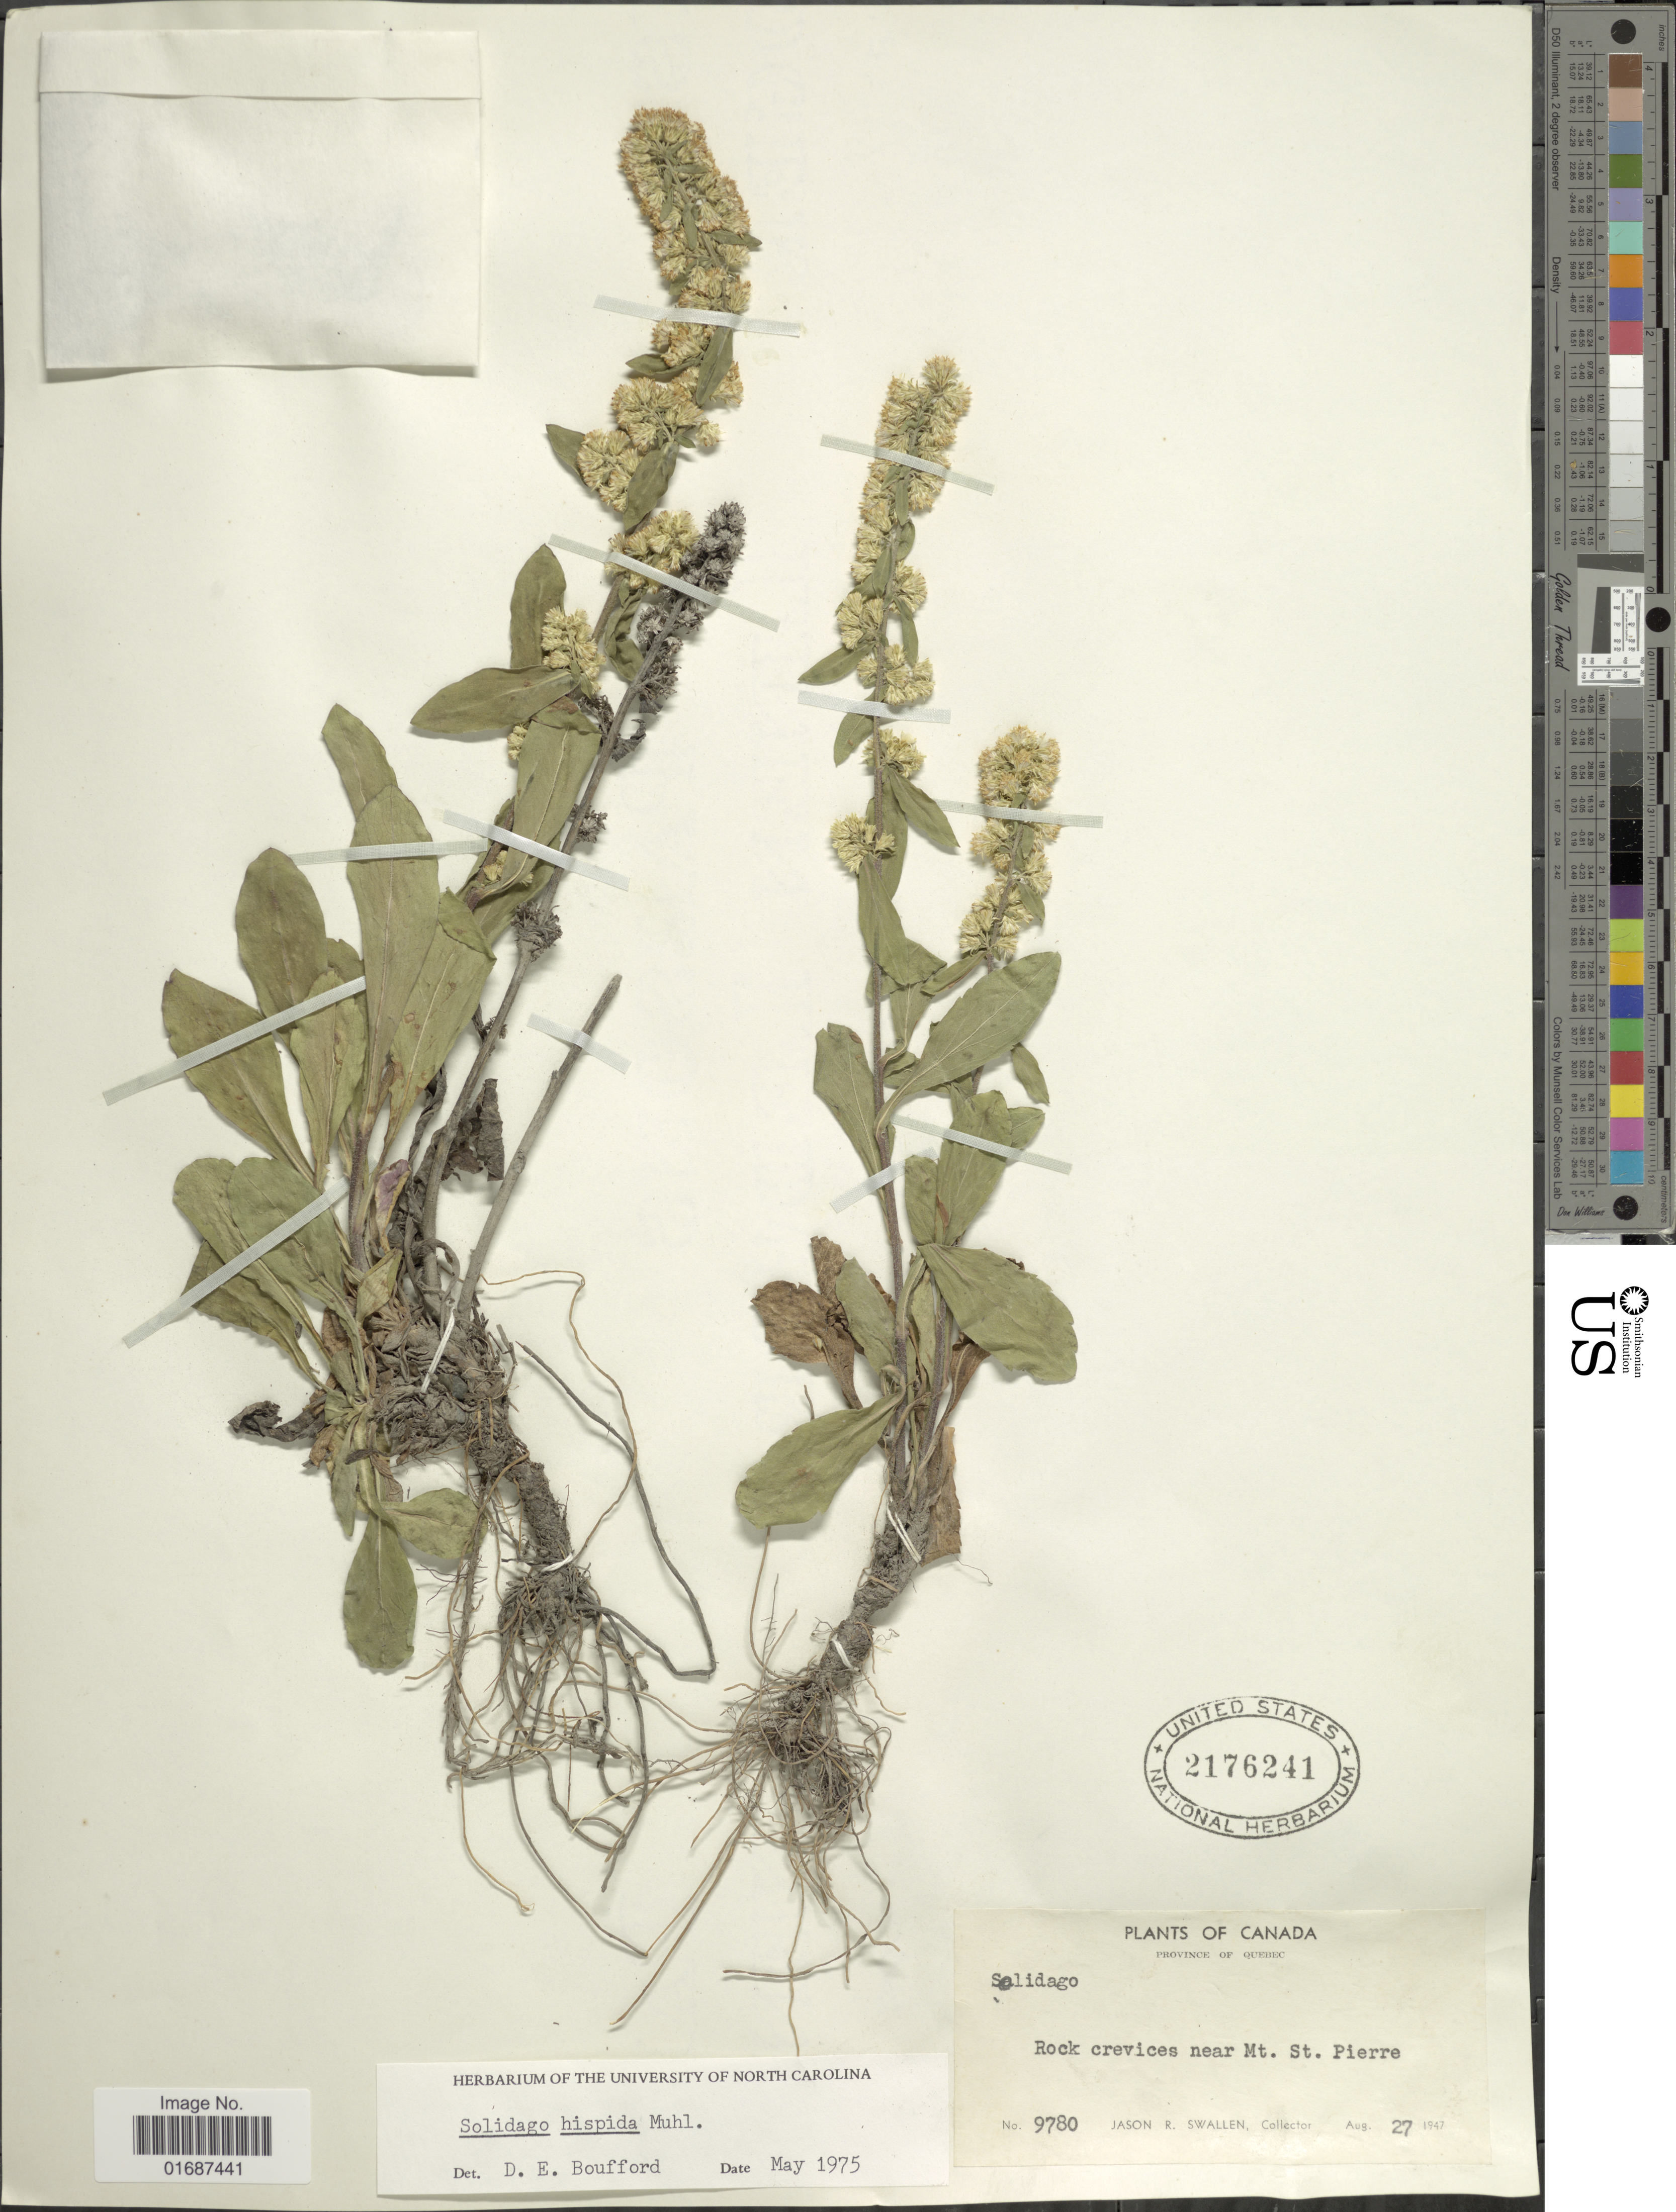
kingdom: Plantae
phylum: Tracheophyta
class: Magnoliopsida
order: Asterales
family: Asteraceae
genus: Solidago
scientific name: Solidago hispida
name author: Muhl. ex Willd.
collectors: J. R. Swallen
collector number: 9780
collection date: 1947-08-27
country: Canada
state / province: Quebec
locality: Rock crevices near Mt. St. Pierre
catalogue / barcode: US 2176241